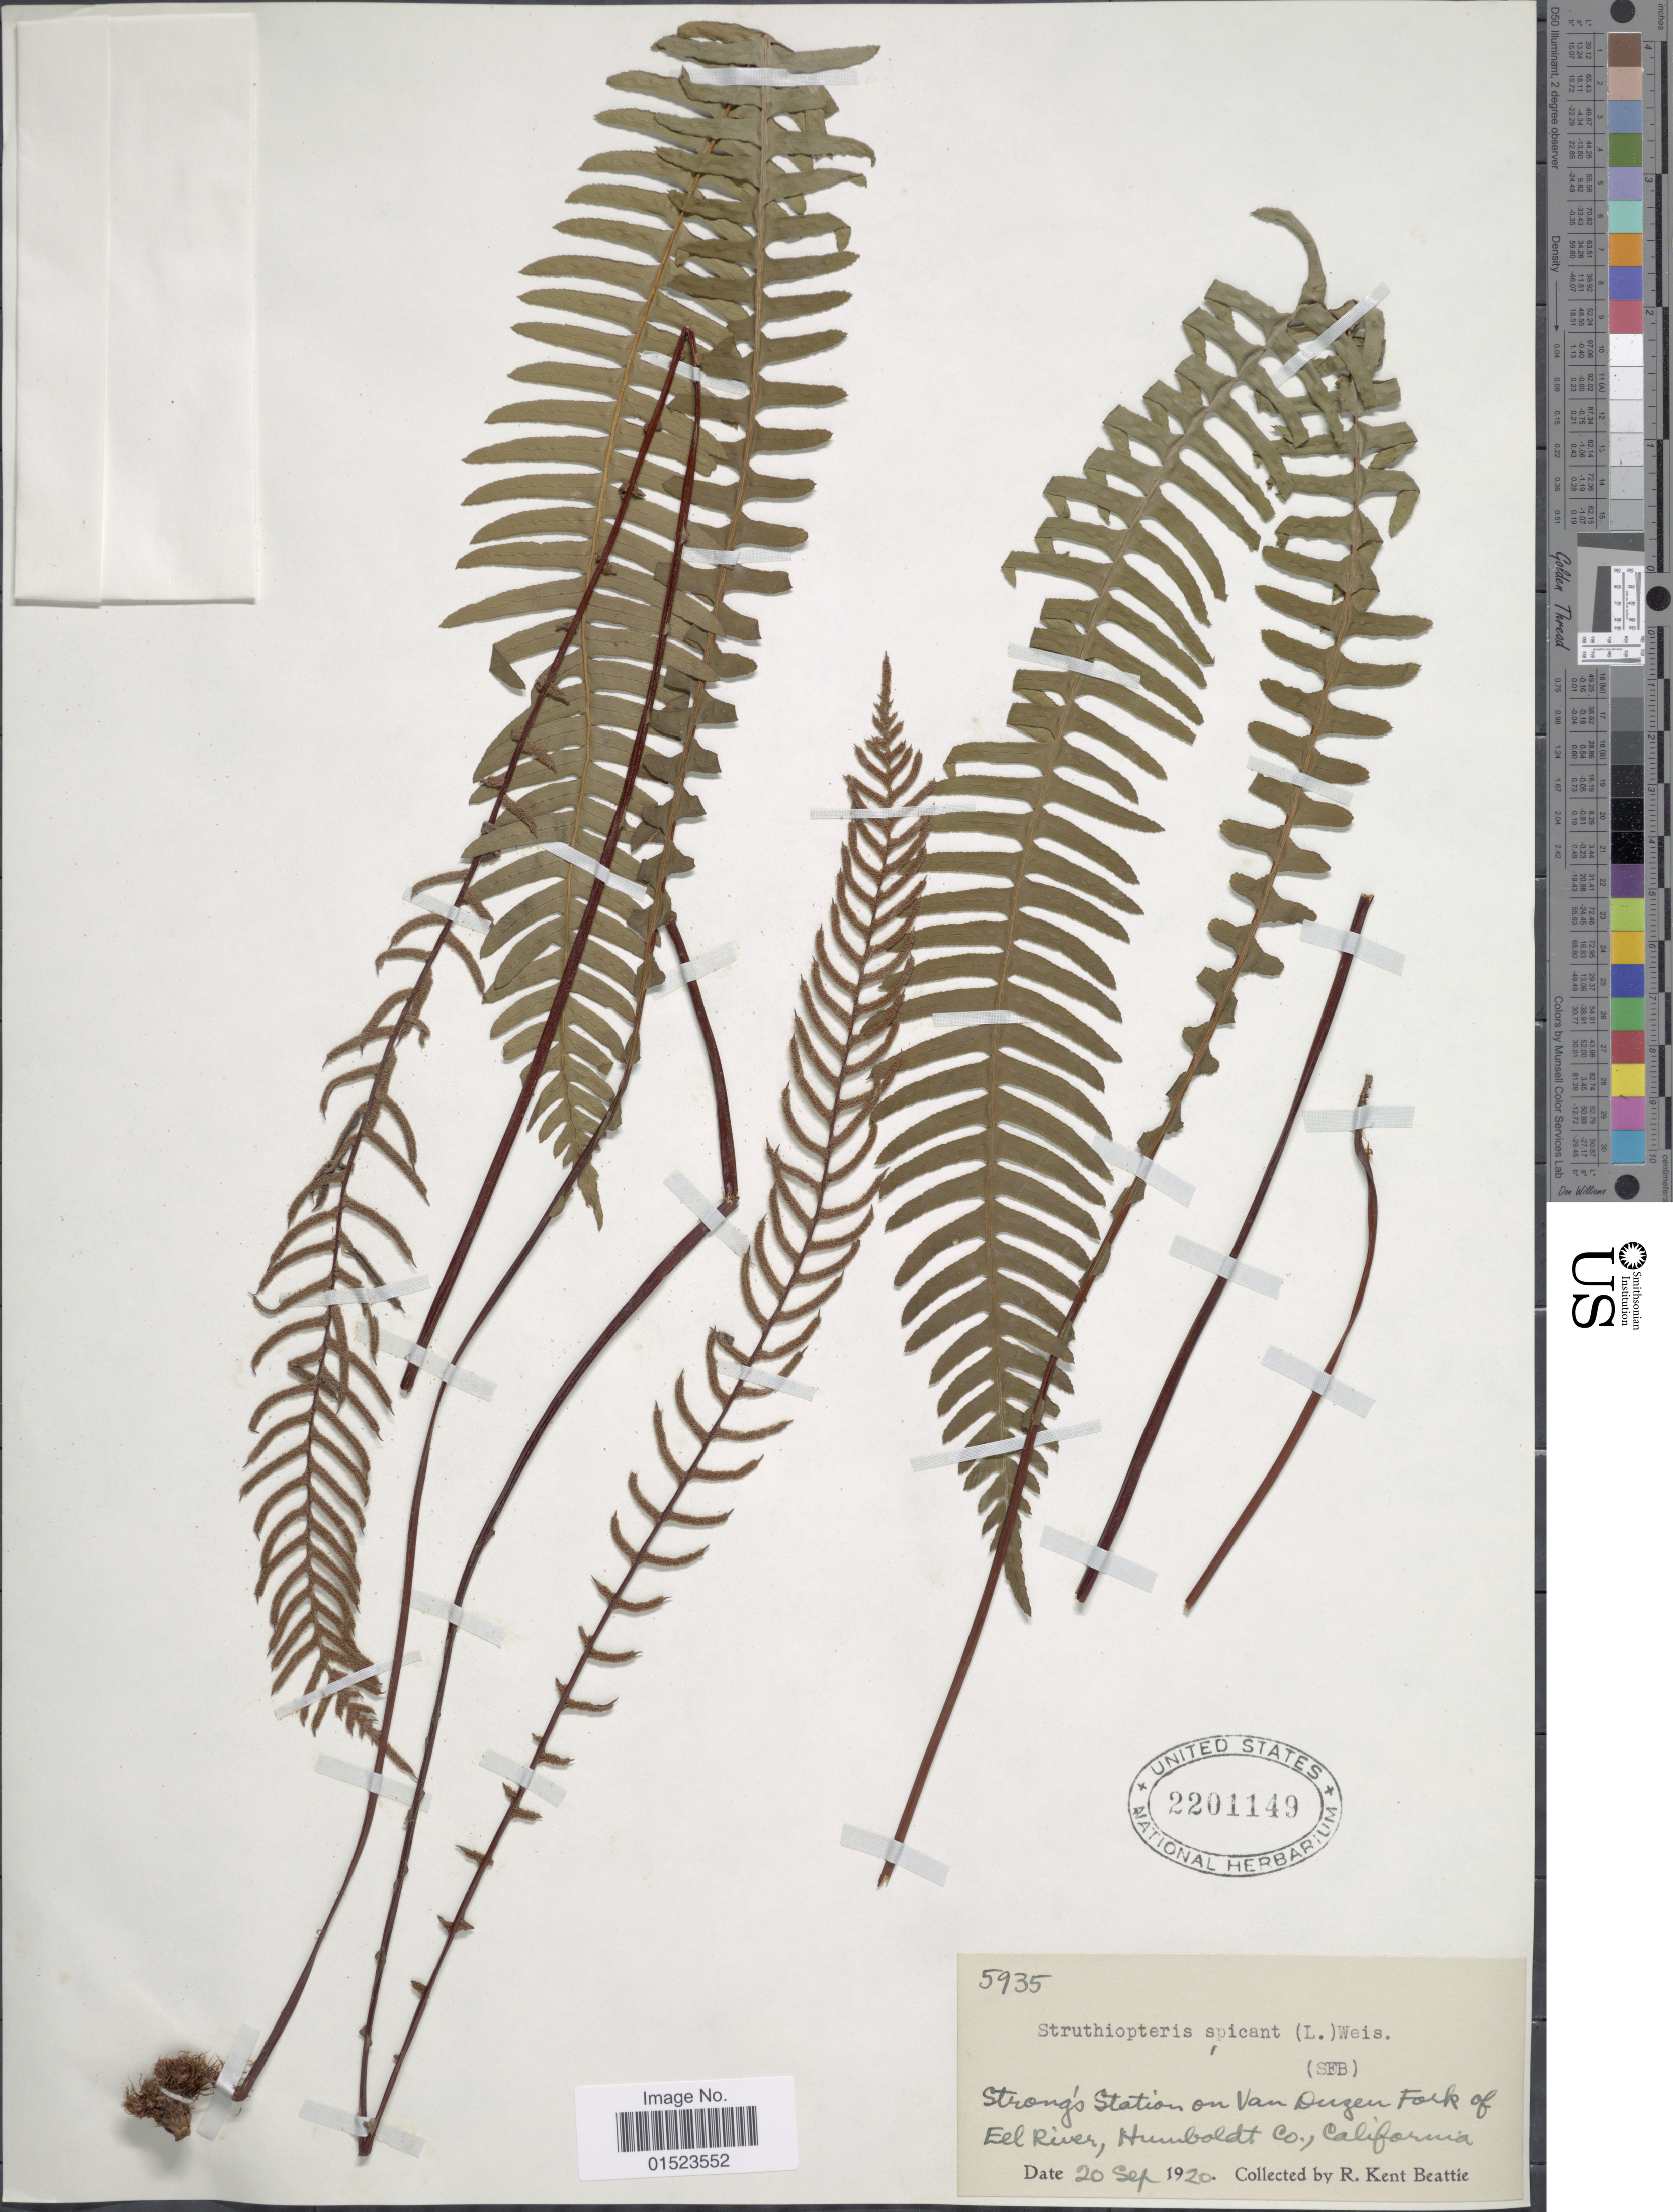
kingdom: Plantae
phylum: Tracheophyta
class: Polypodiopsida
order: Polypodiales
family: Blechnaceae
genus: Blechnum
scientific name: Blechnum spicant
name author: (L.) Sm.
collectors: R. K. Beattie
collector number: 5935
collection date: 1920-09-20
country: United States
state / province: California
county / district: Humboldt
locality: Eel River, Humboldt Co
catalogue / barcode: US 2201149